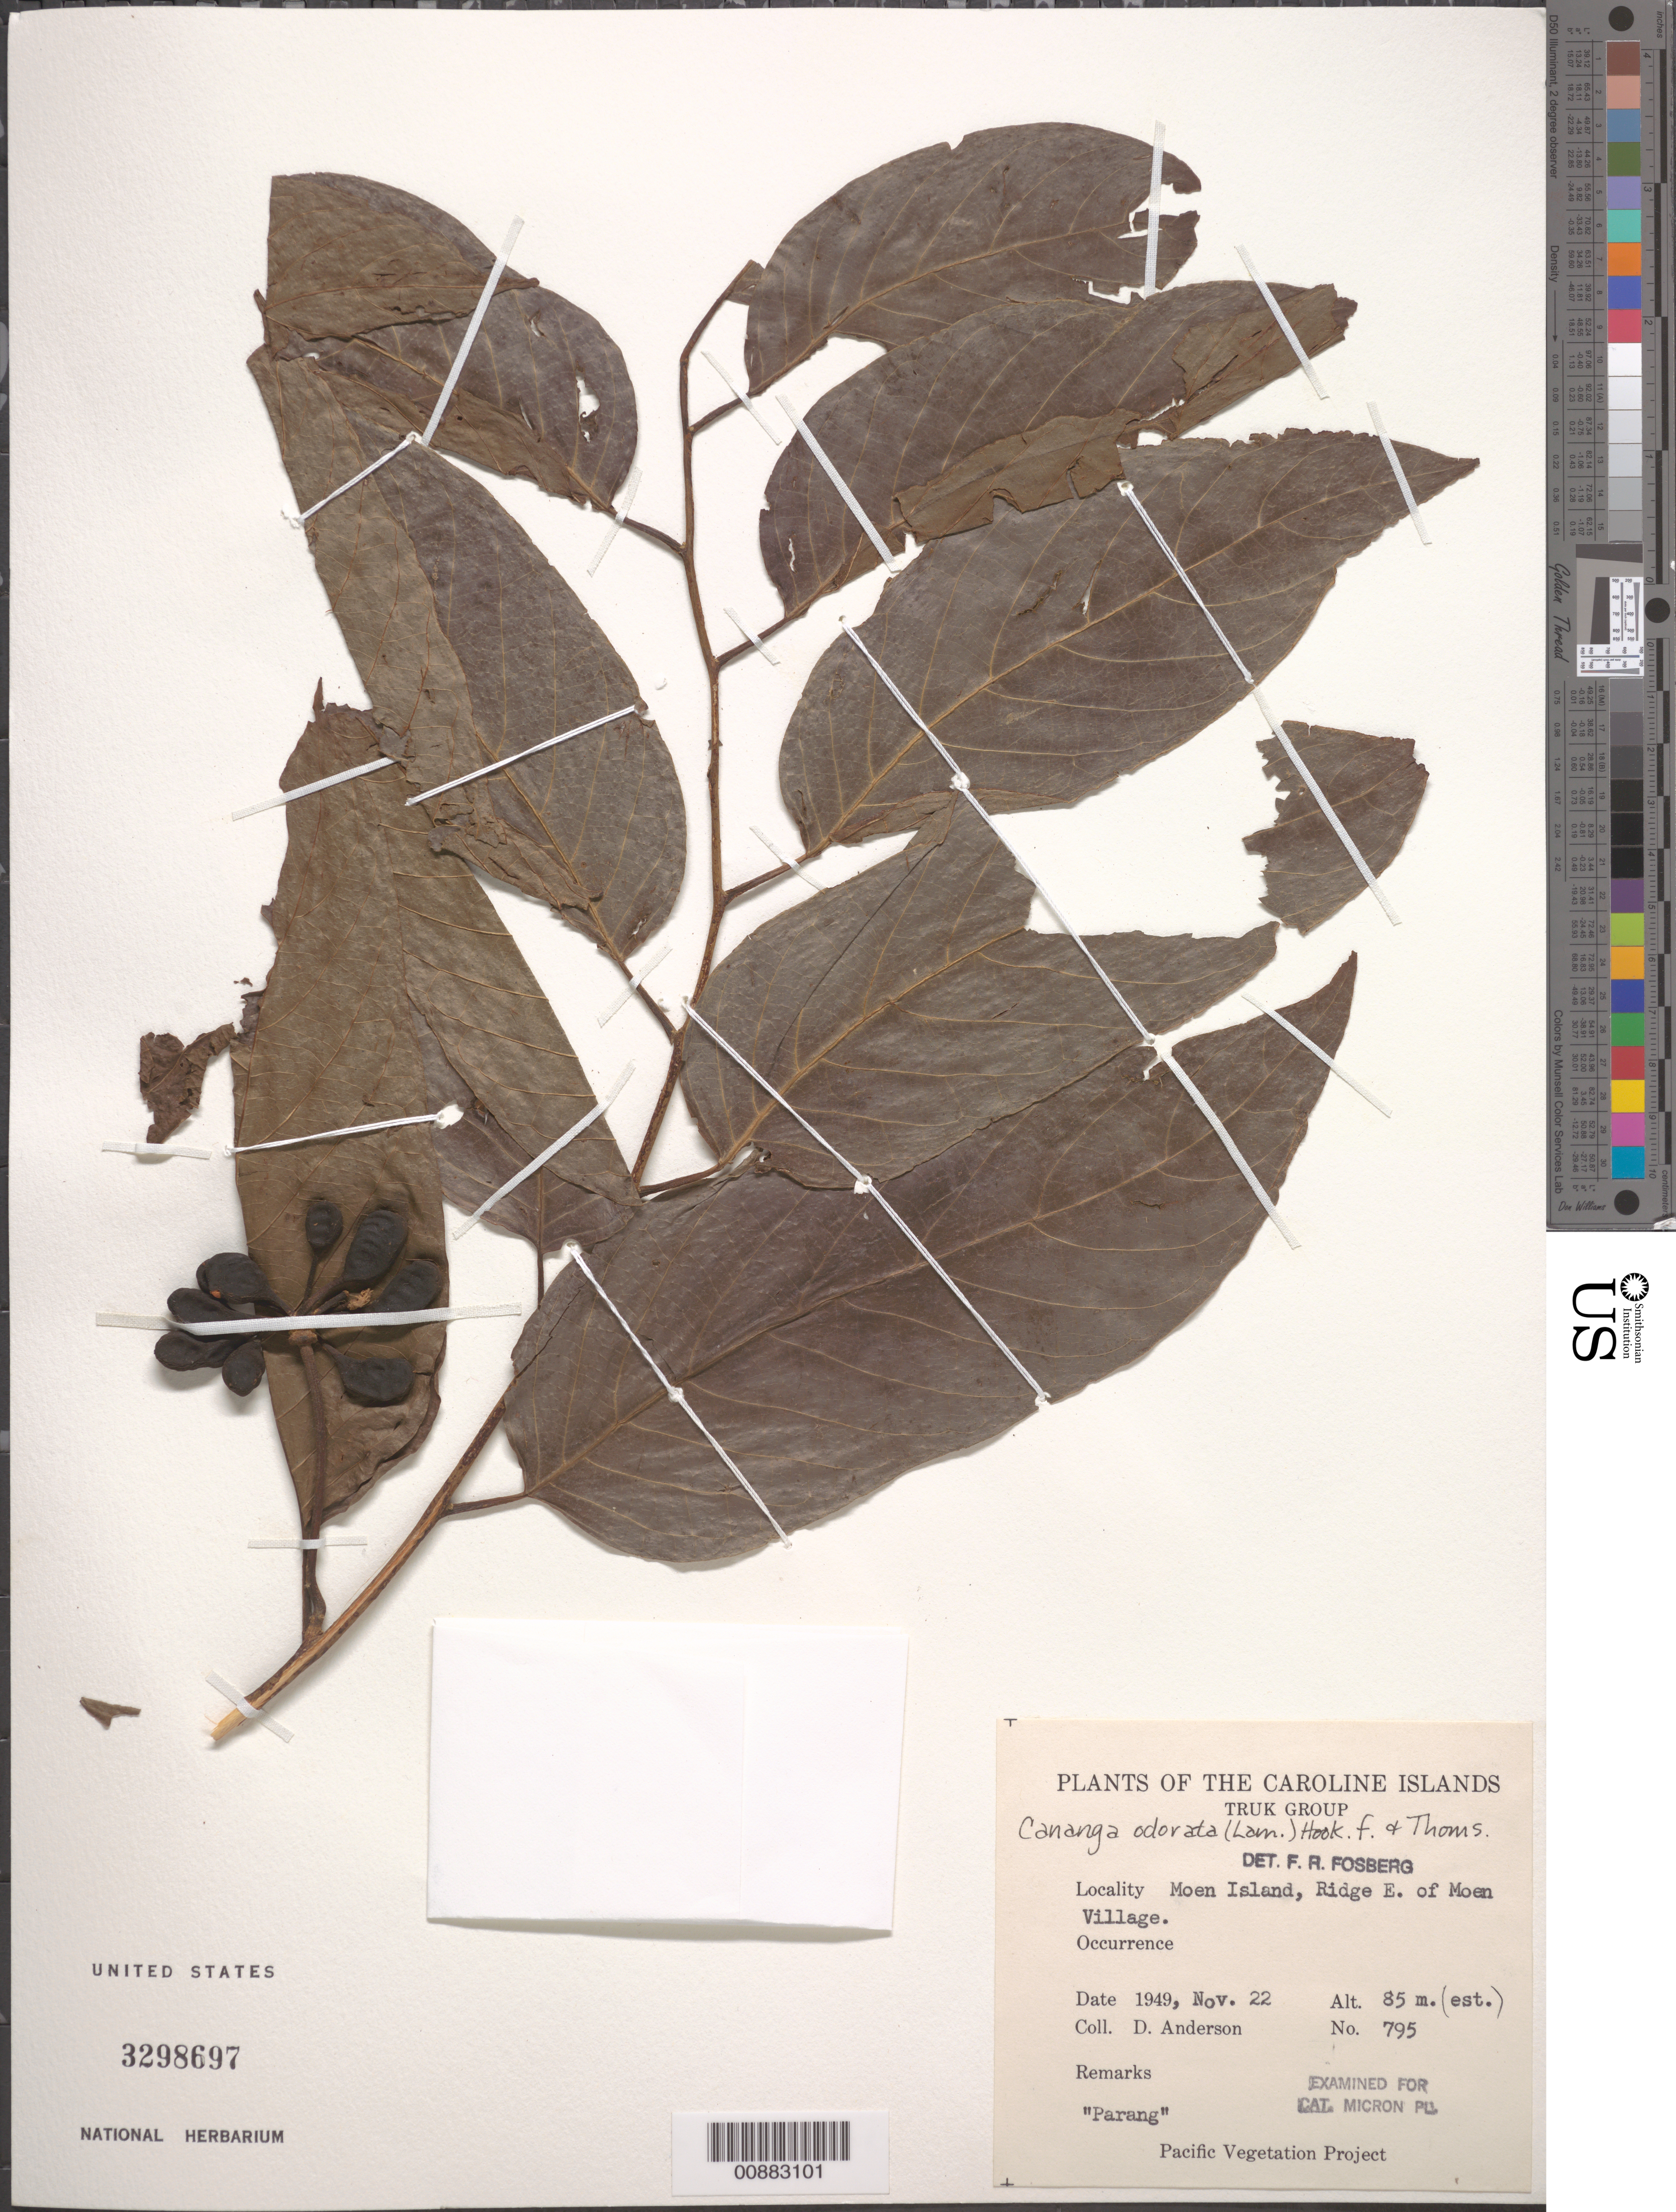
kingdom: Plantae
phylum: Tracheophyta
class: Magnoliopsida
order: Magnoliales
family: Annonaceae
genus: Cananga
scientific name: Cananga odorata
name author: (Lam.) Hook. f. & Thomson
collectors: D. Anderson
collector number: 795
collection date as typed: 22 Nov 1949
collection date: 1949-11-22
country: Micronesia, Federated States of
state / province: Truk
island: Moen [Wono]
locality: Ridge E. of Moen village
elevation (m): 85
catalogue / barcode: US 3298697